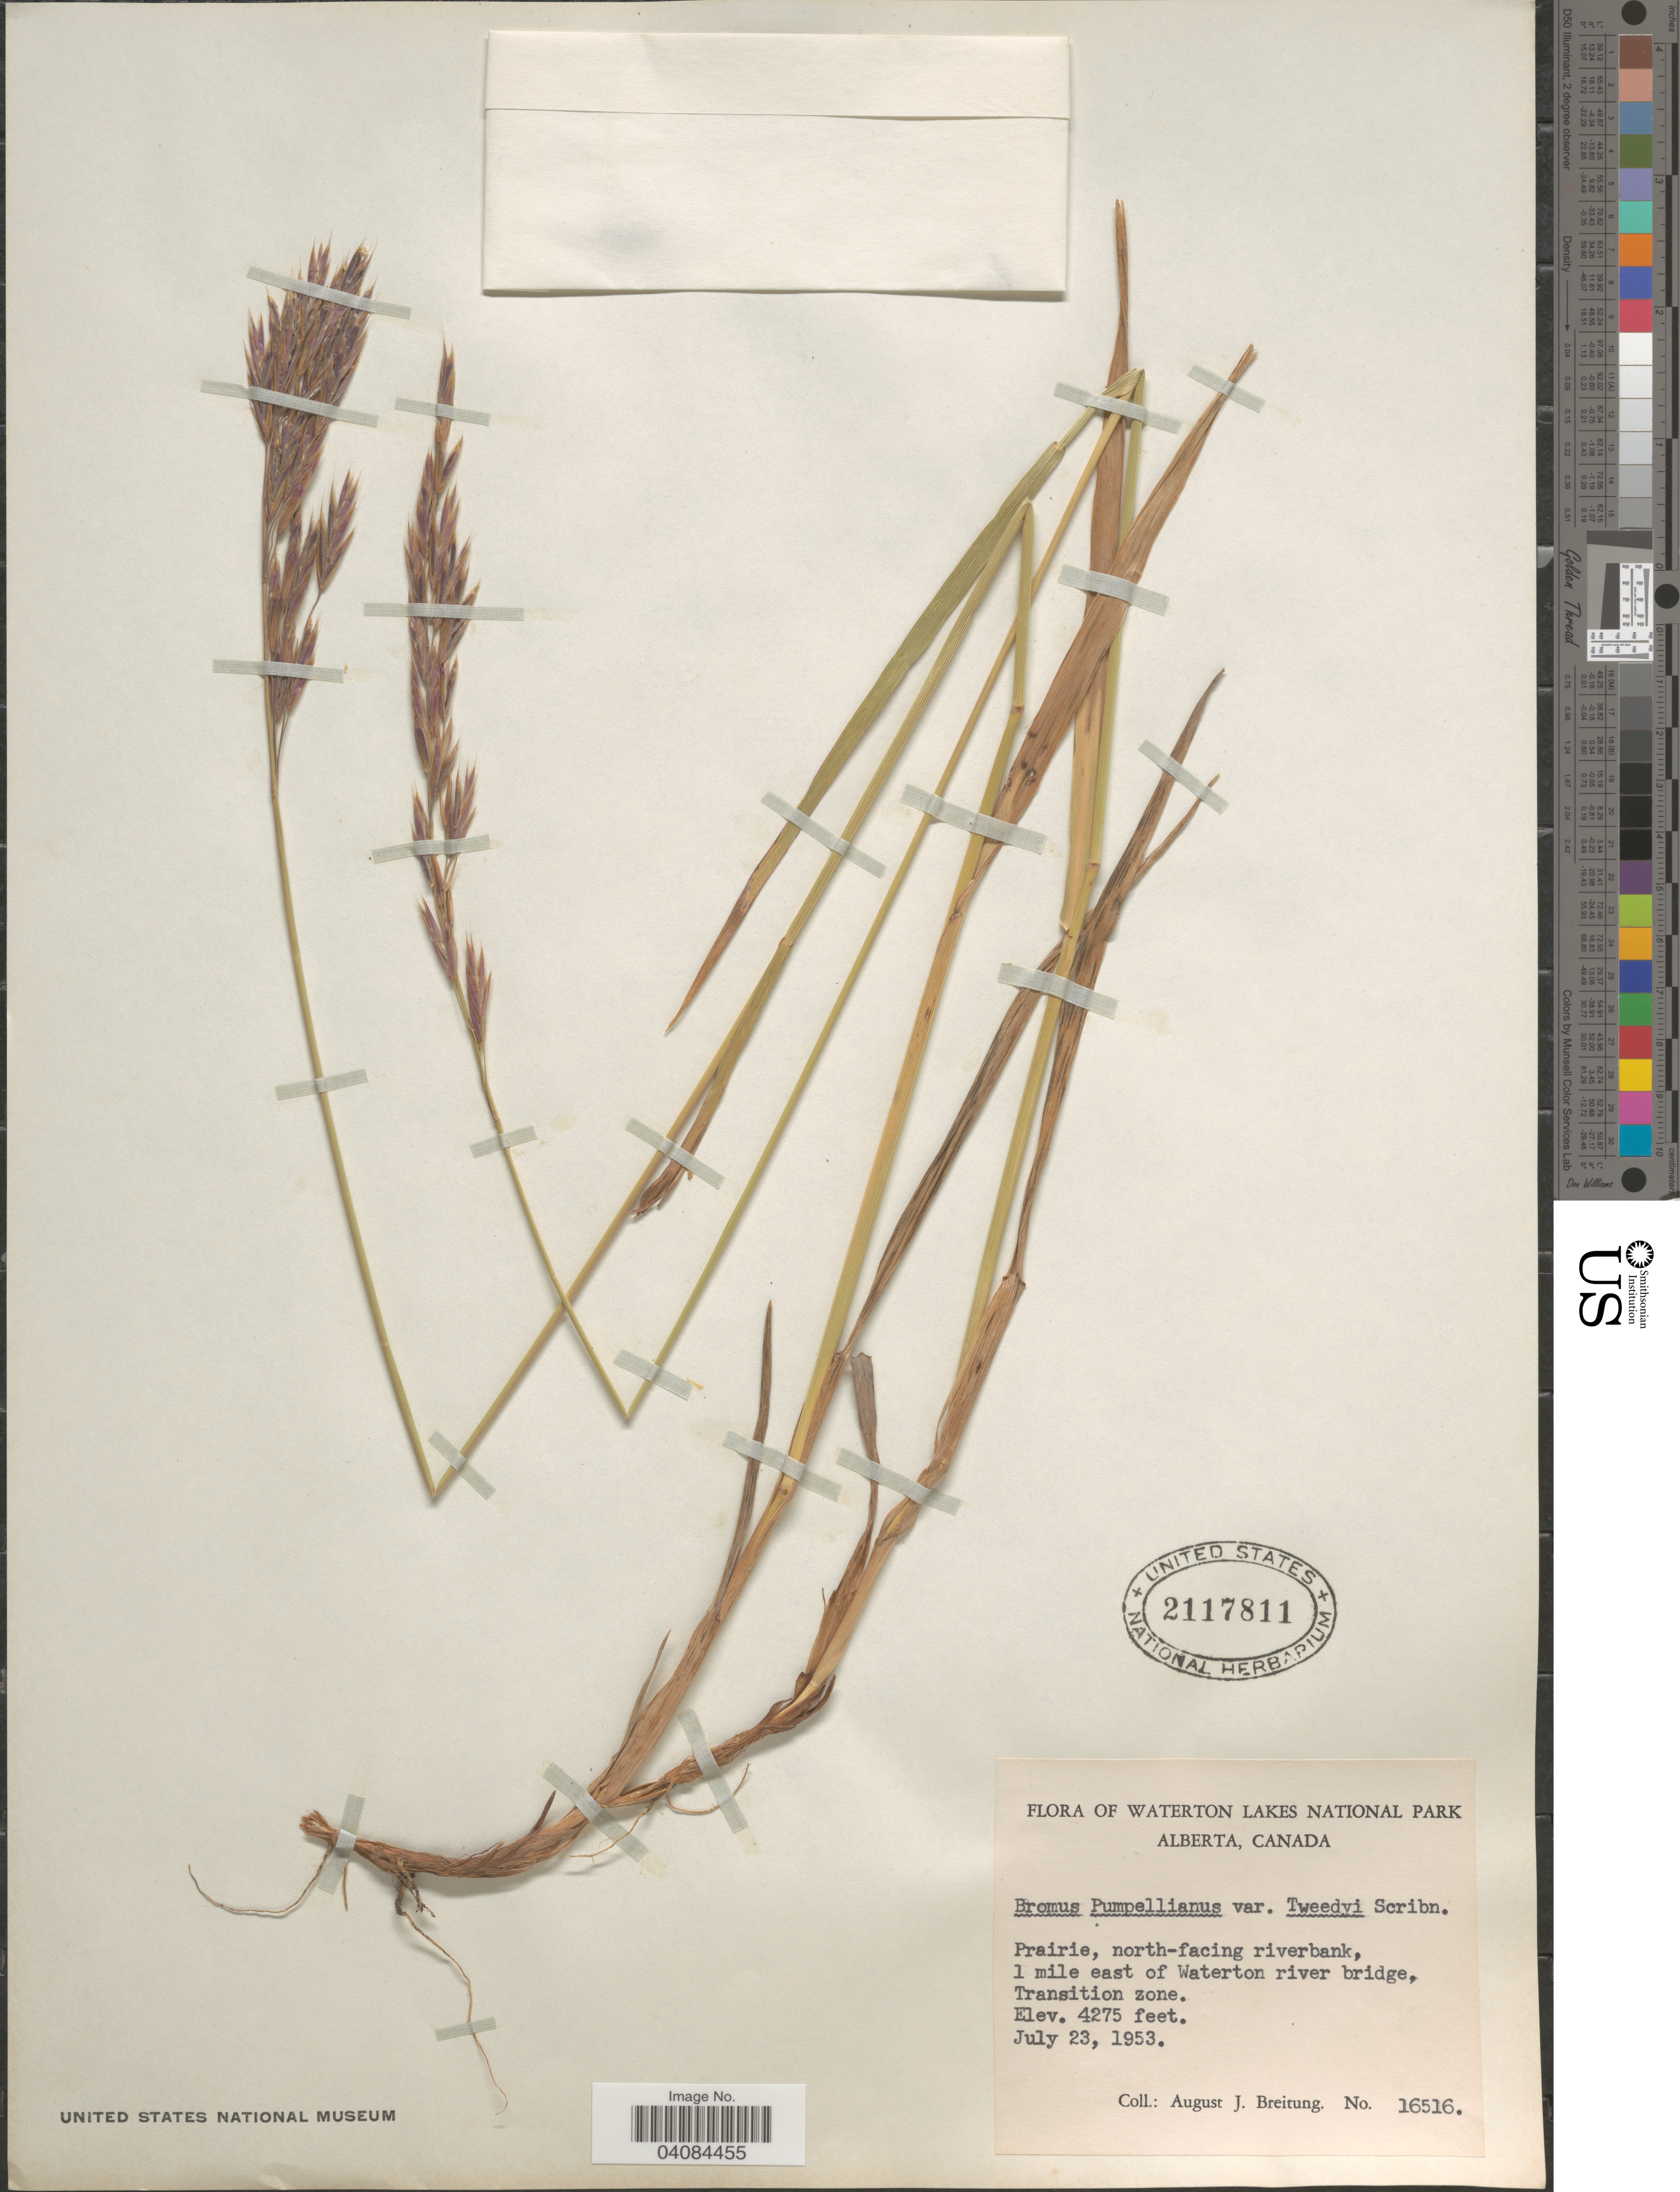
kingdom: Plantae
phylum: Tracheophyta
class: Liliopsida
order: Poales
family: Poaceae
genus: Bromus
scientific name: Bromus pumpellianus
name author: Scribn.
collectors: A. Breitung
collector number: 16516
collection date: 1953-07-23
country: Canada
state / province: Alberta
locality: Waterton Lakes National Park. Prairie, north-facing riverbank, 1 mile east of Waterton river bridge, Transition zone.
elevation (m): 1303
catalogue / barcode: US 2117811